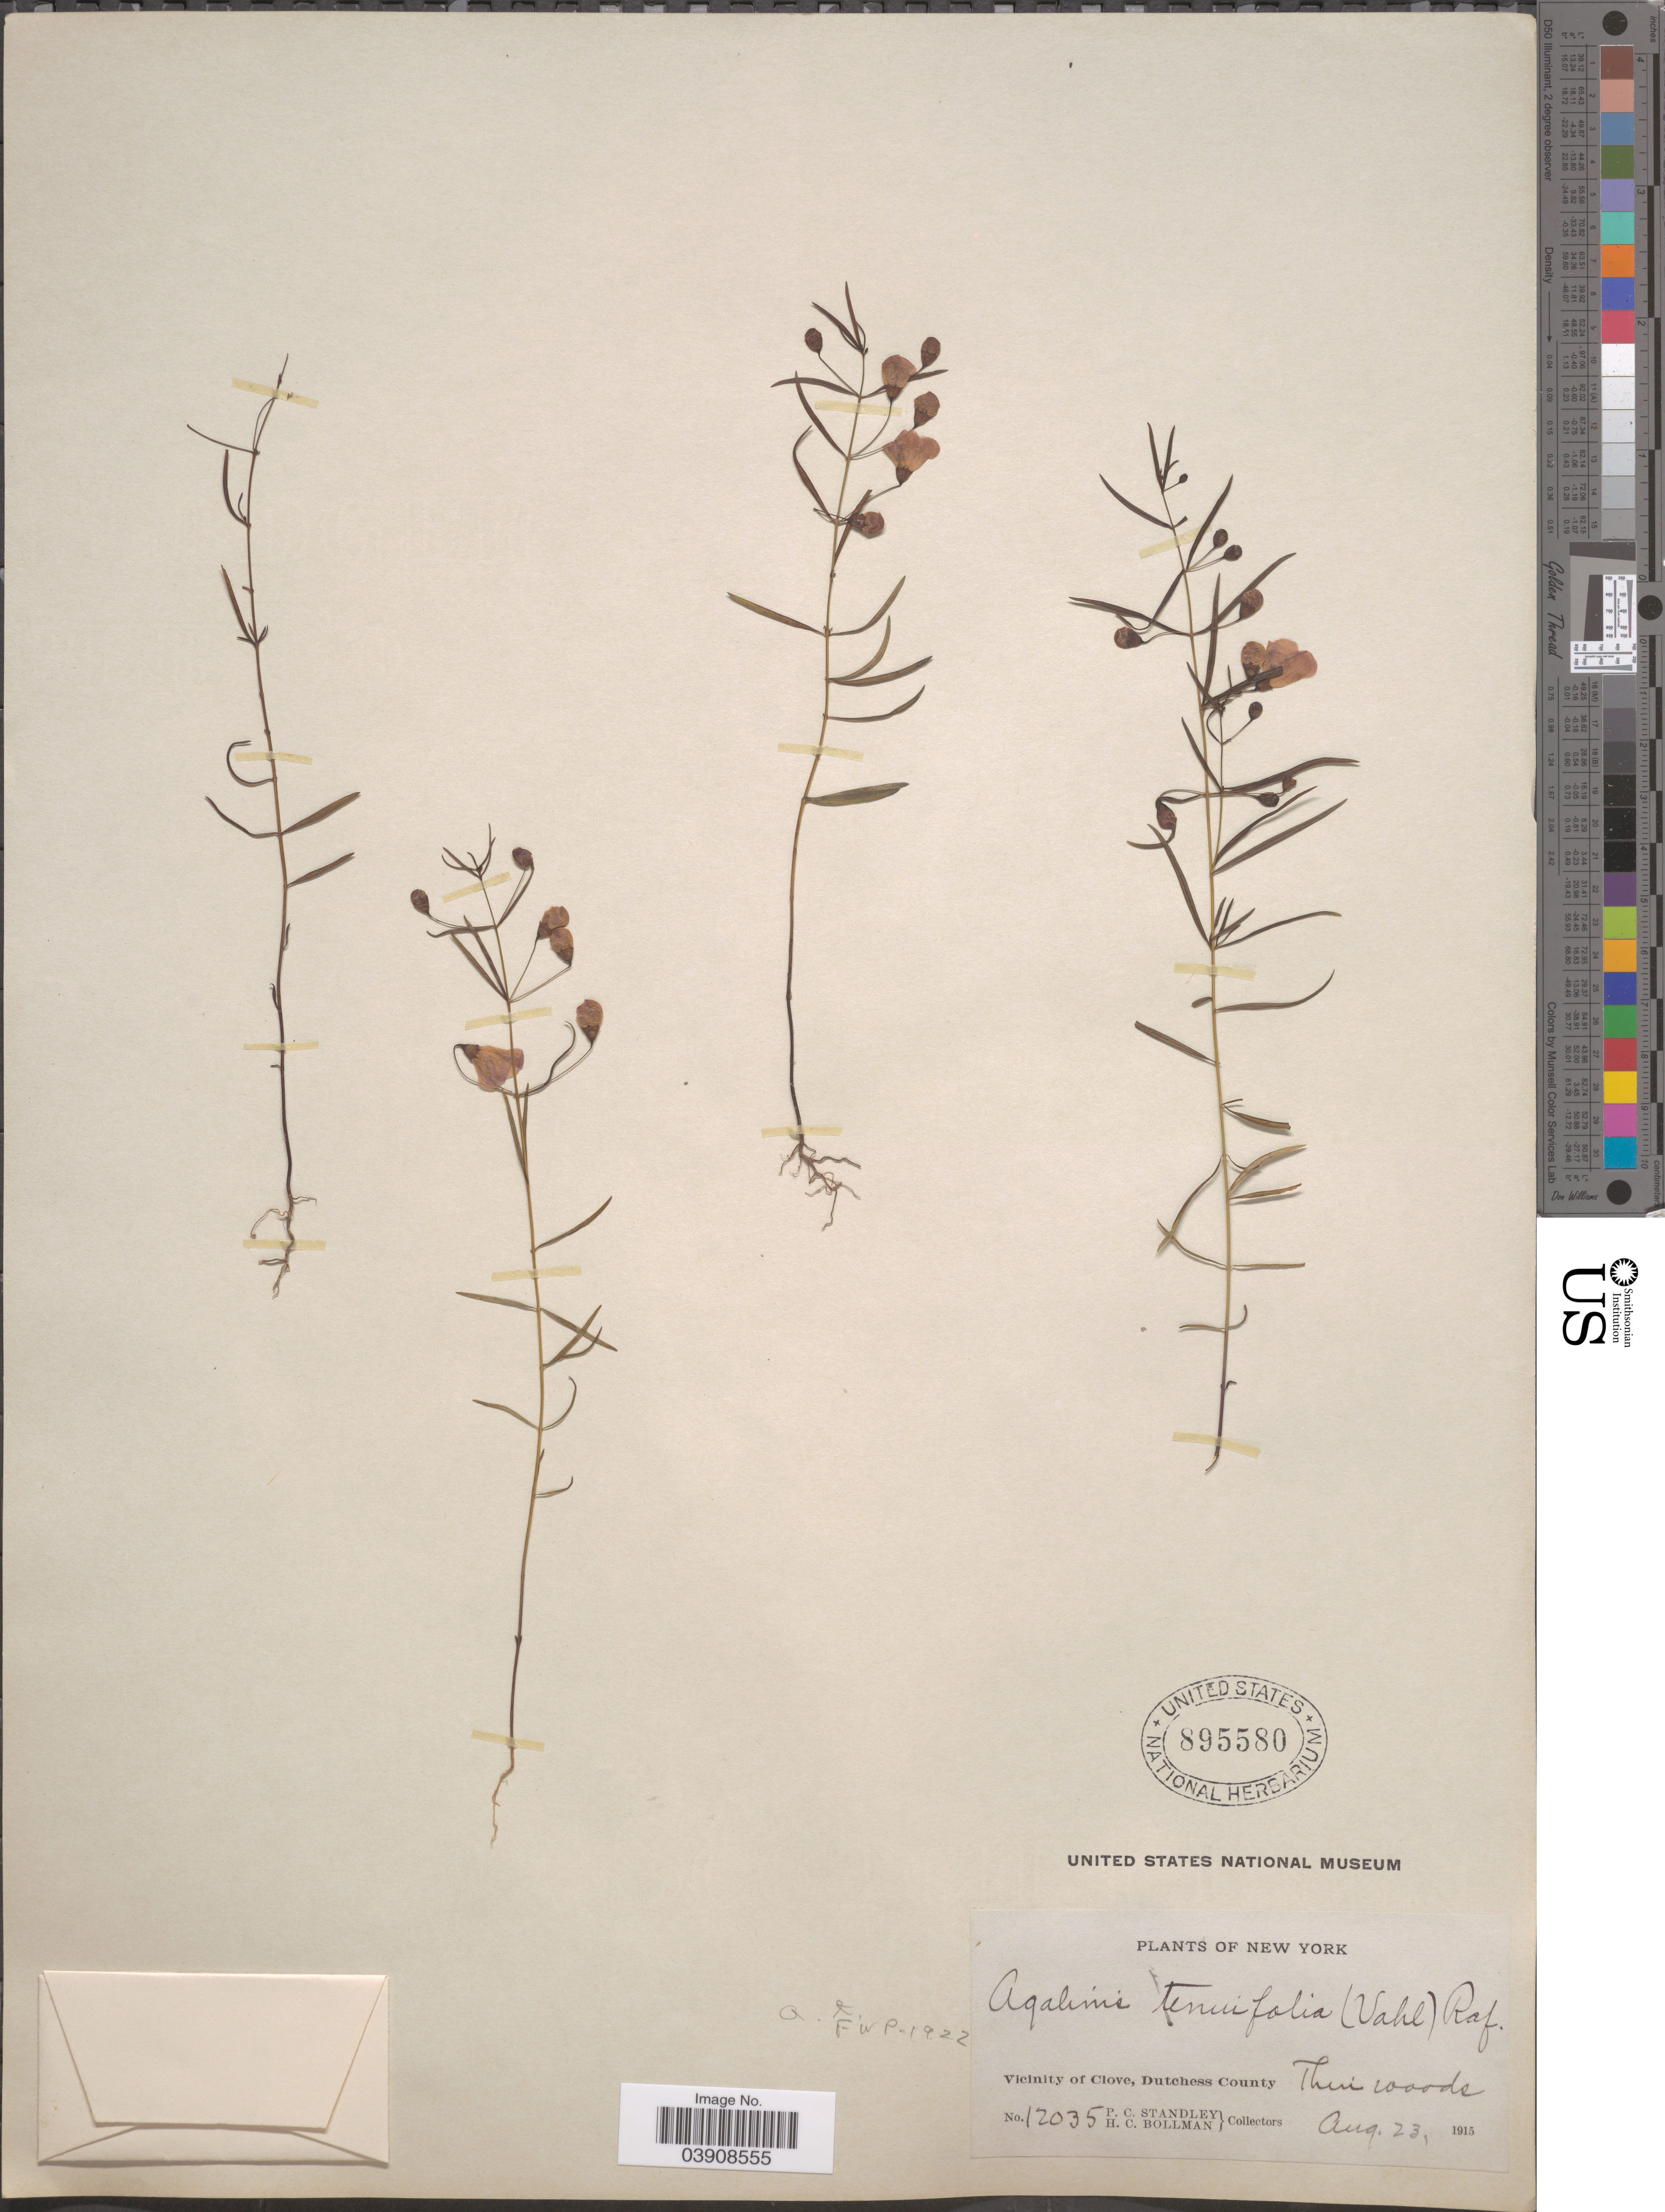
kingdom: Plantae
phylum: Tracheophyta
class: Magnoliopsida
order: Lamiales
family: Orobanchaceae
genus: Agalinis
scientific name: Agalinis tenuifolia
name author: (Vahl) Raf.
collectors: P. C. Standley & H. C. Bollman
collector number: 12035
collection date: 1915-08-23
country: United States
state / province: New York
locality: Vicinity of Clove, Dutchess County.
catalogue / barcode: US 895580